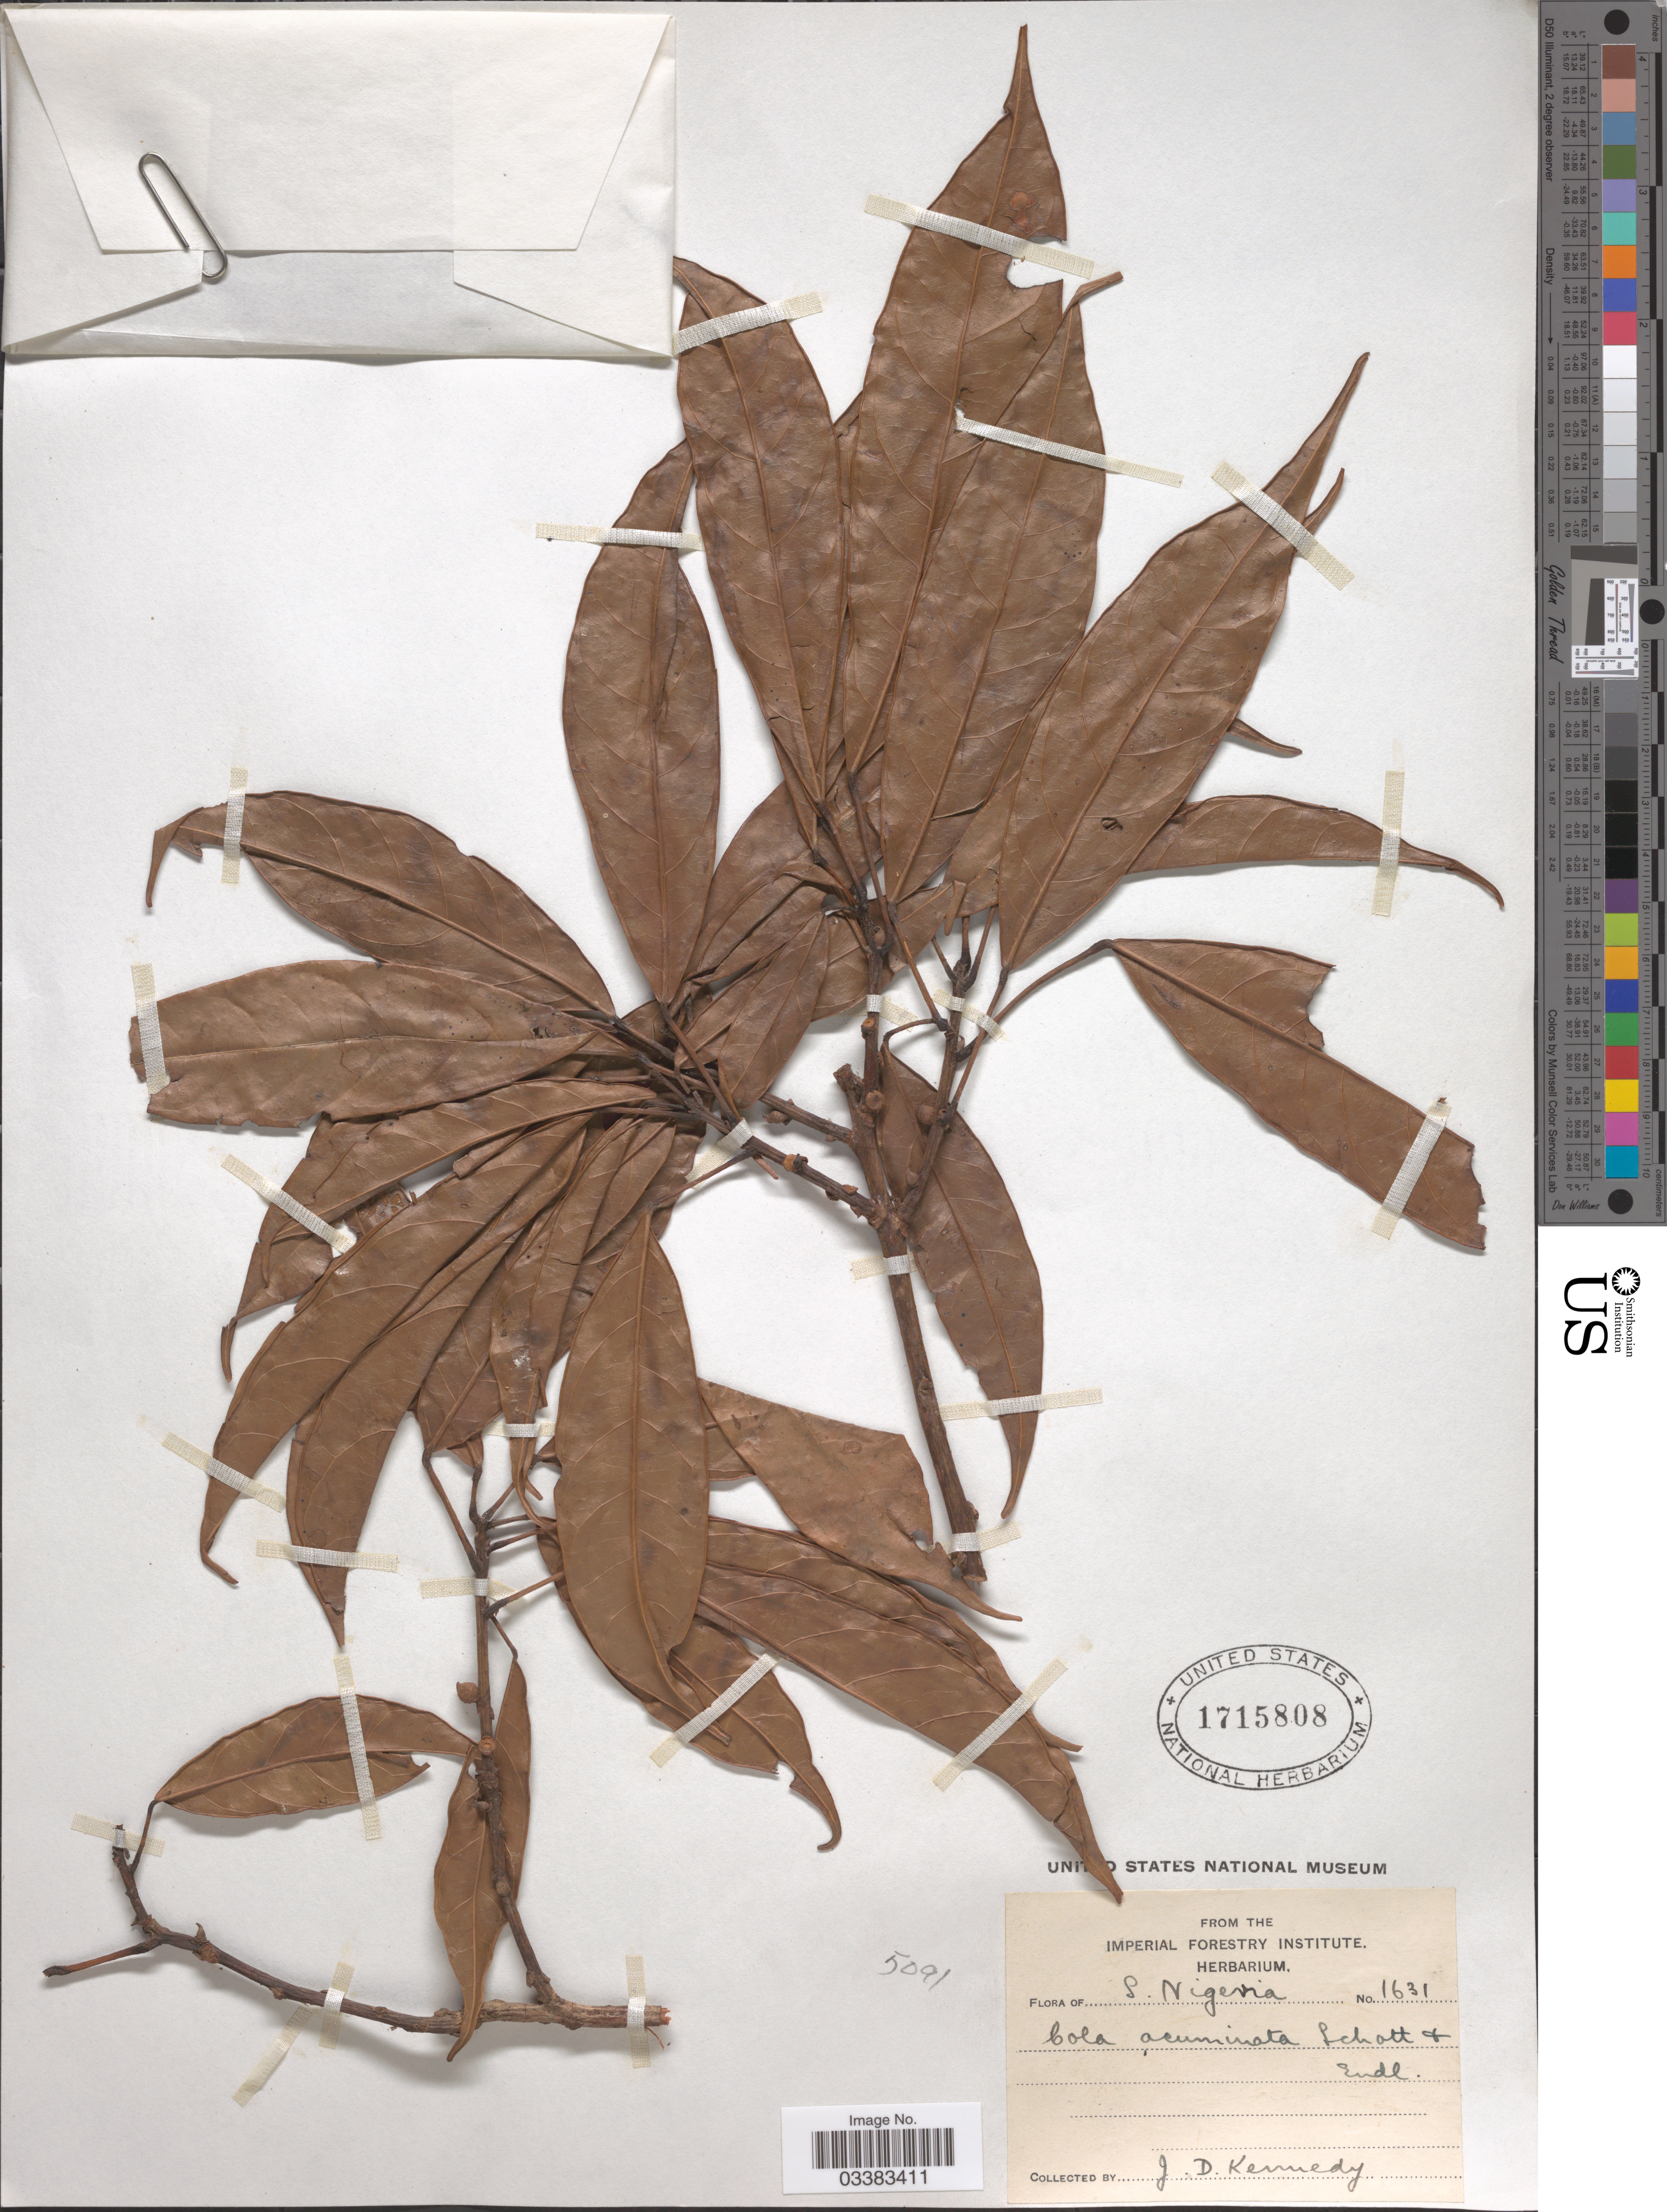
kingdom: Plantae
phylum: Tracheophyta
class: Magnoliopsida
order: Malvales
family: Malvaceae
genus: Cola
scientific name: Cola acuminata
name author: (P. Beauv.) Schott & Endl.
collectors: J. D. Kennedy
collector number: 1631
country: Nigeria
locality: S. Nigeria.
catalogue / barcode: US 1715808